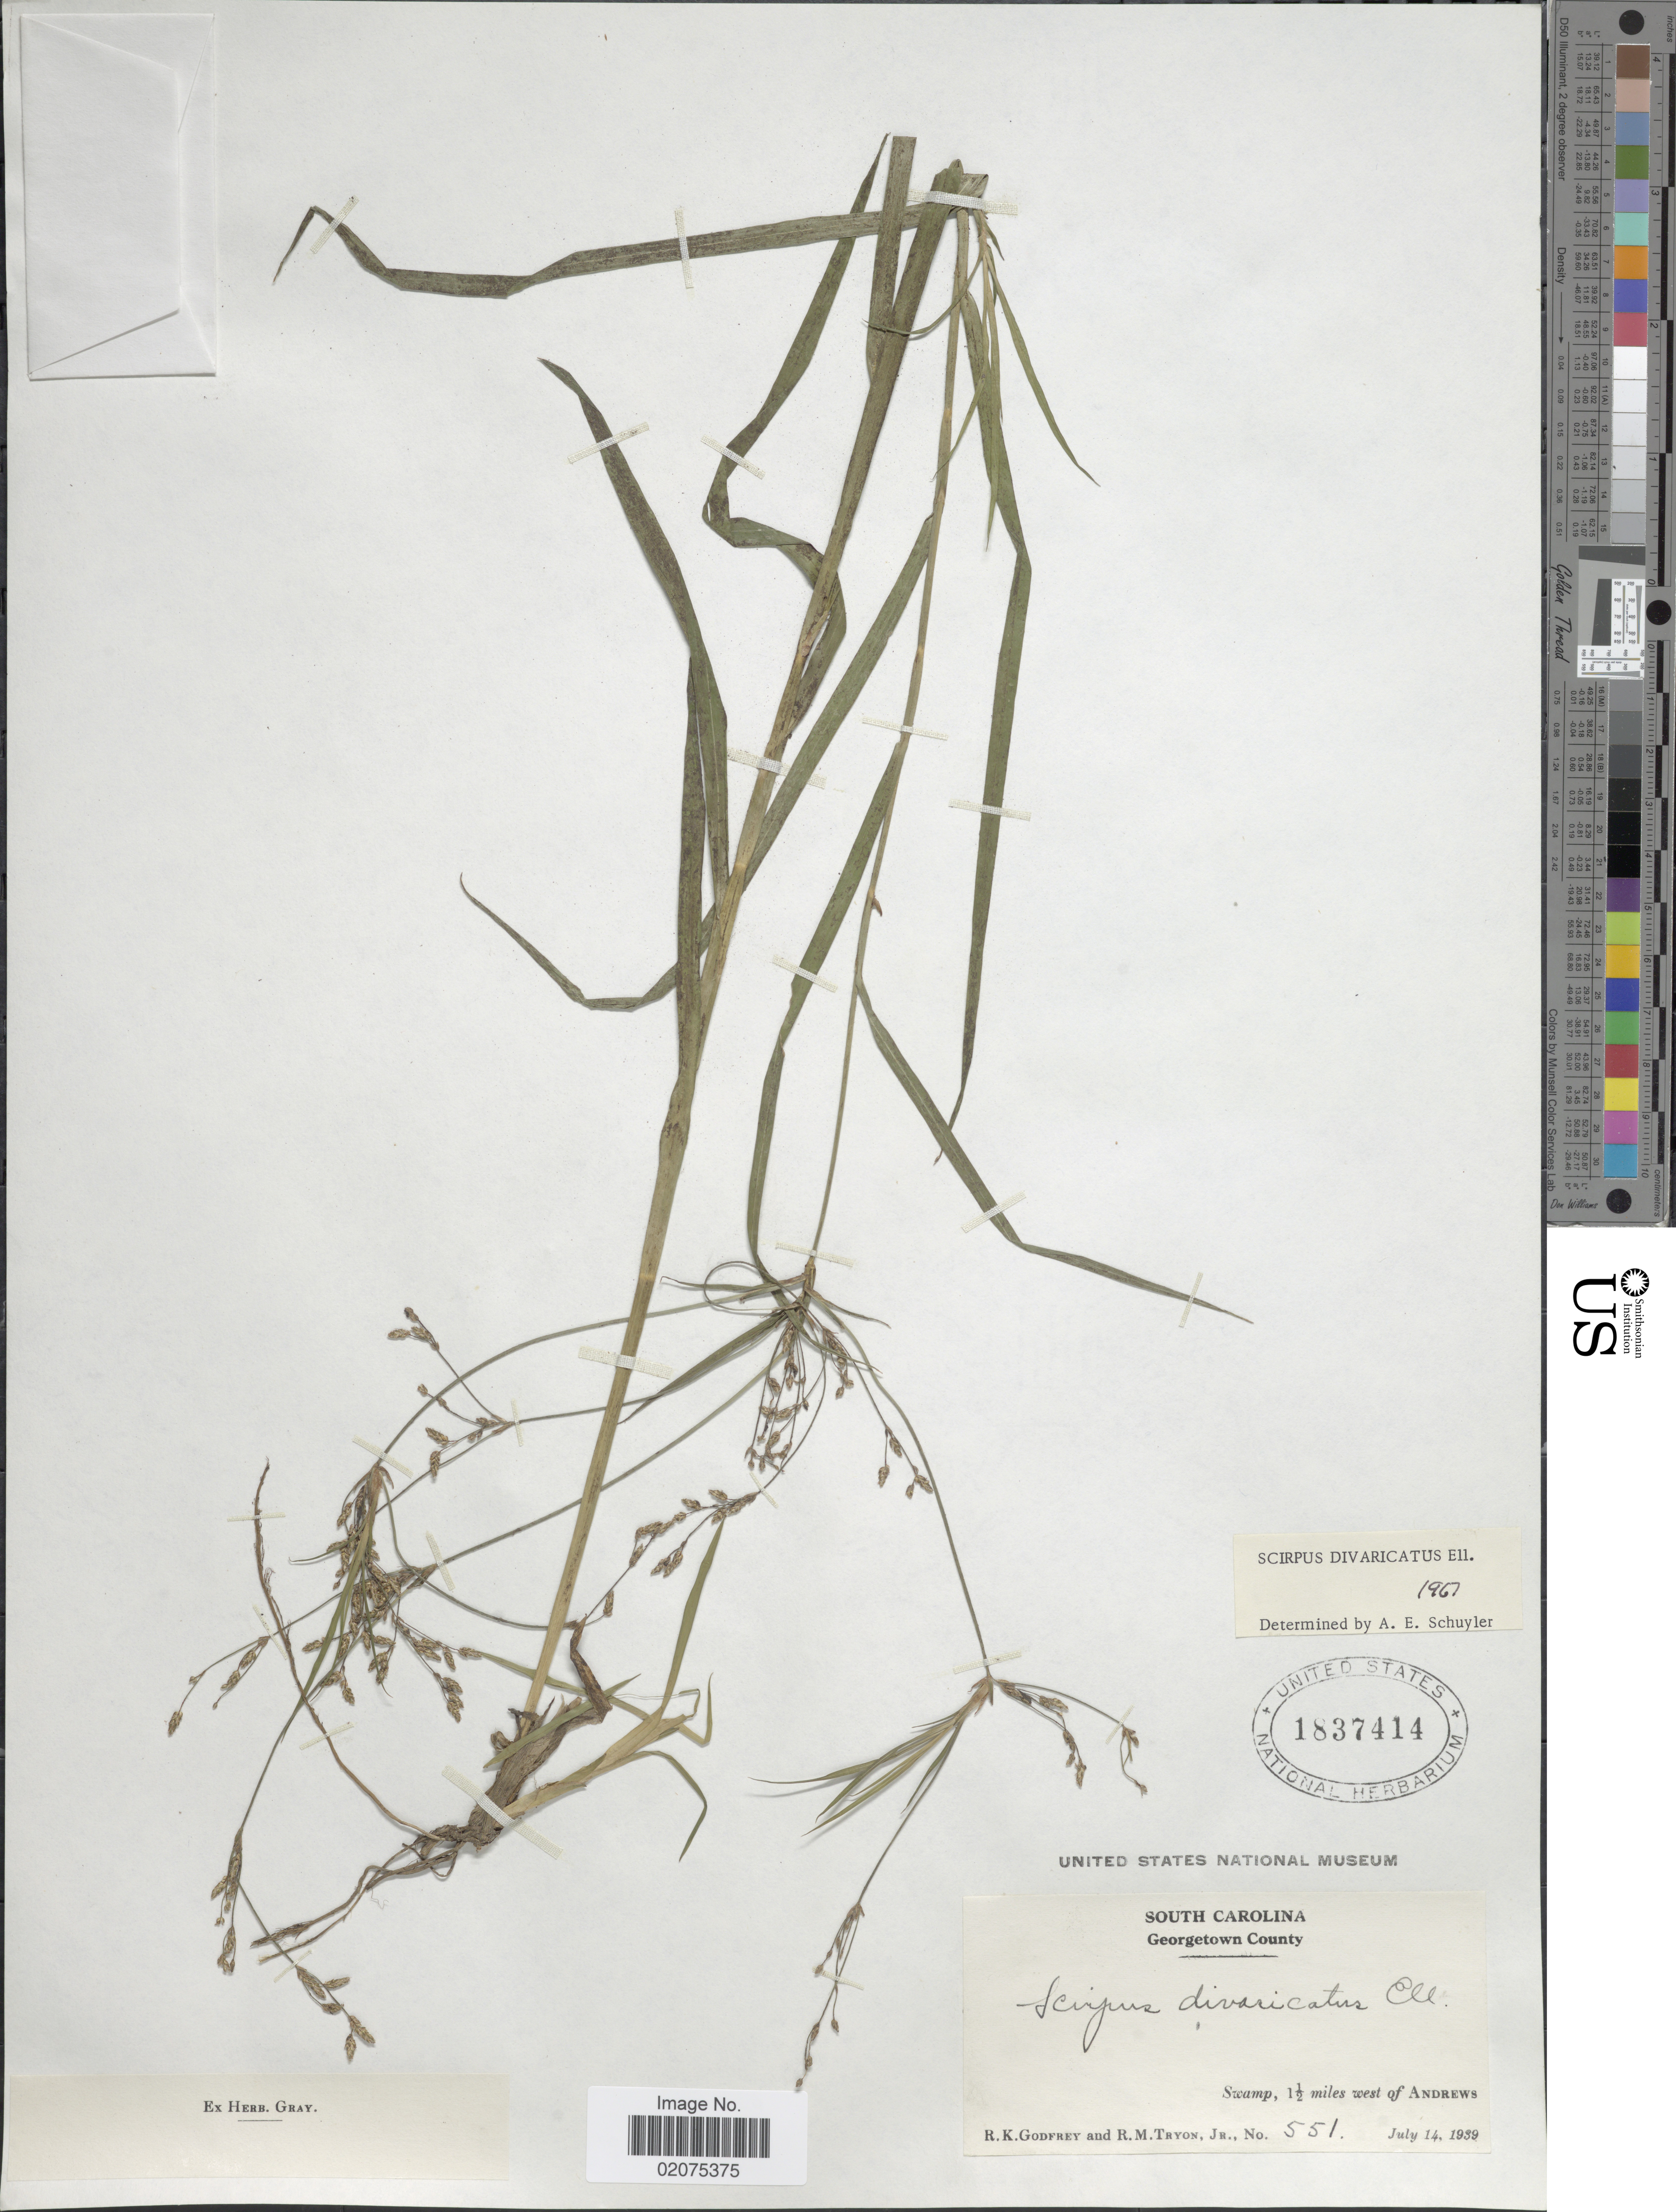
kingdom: Plantae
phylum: Tracheophyta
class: Liliopsida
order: Poales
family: Cyperaceae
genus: Scirpus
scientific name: Scirpus divaricatus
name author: Elliott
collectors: R. K. Godfrey & R. M. Tryon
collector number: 551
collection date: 1939-07-14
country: United States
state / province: South Carolina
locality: Georgetown County. Swamp, 1 1/2 miles west of Andrews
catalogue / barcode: US 1837414